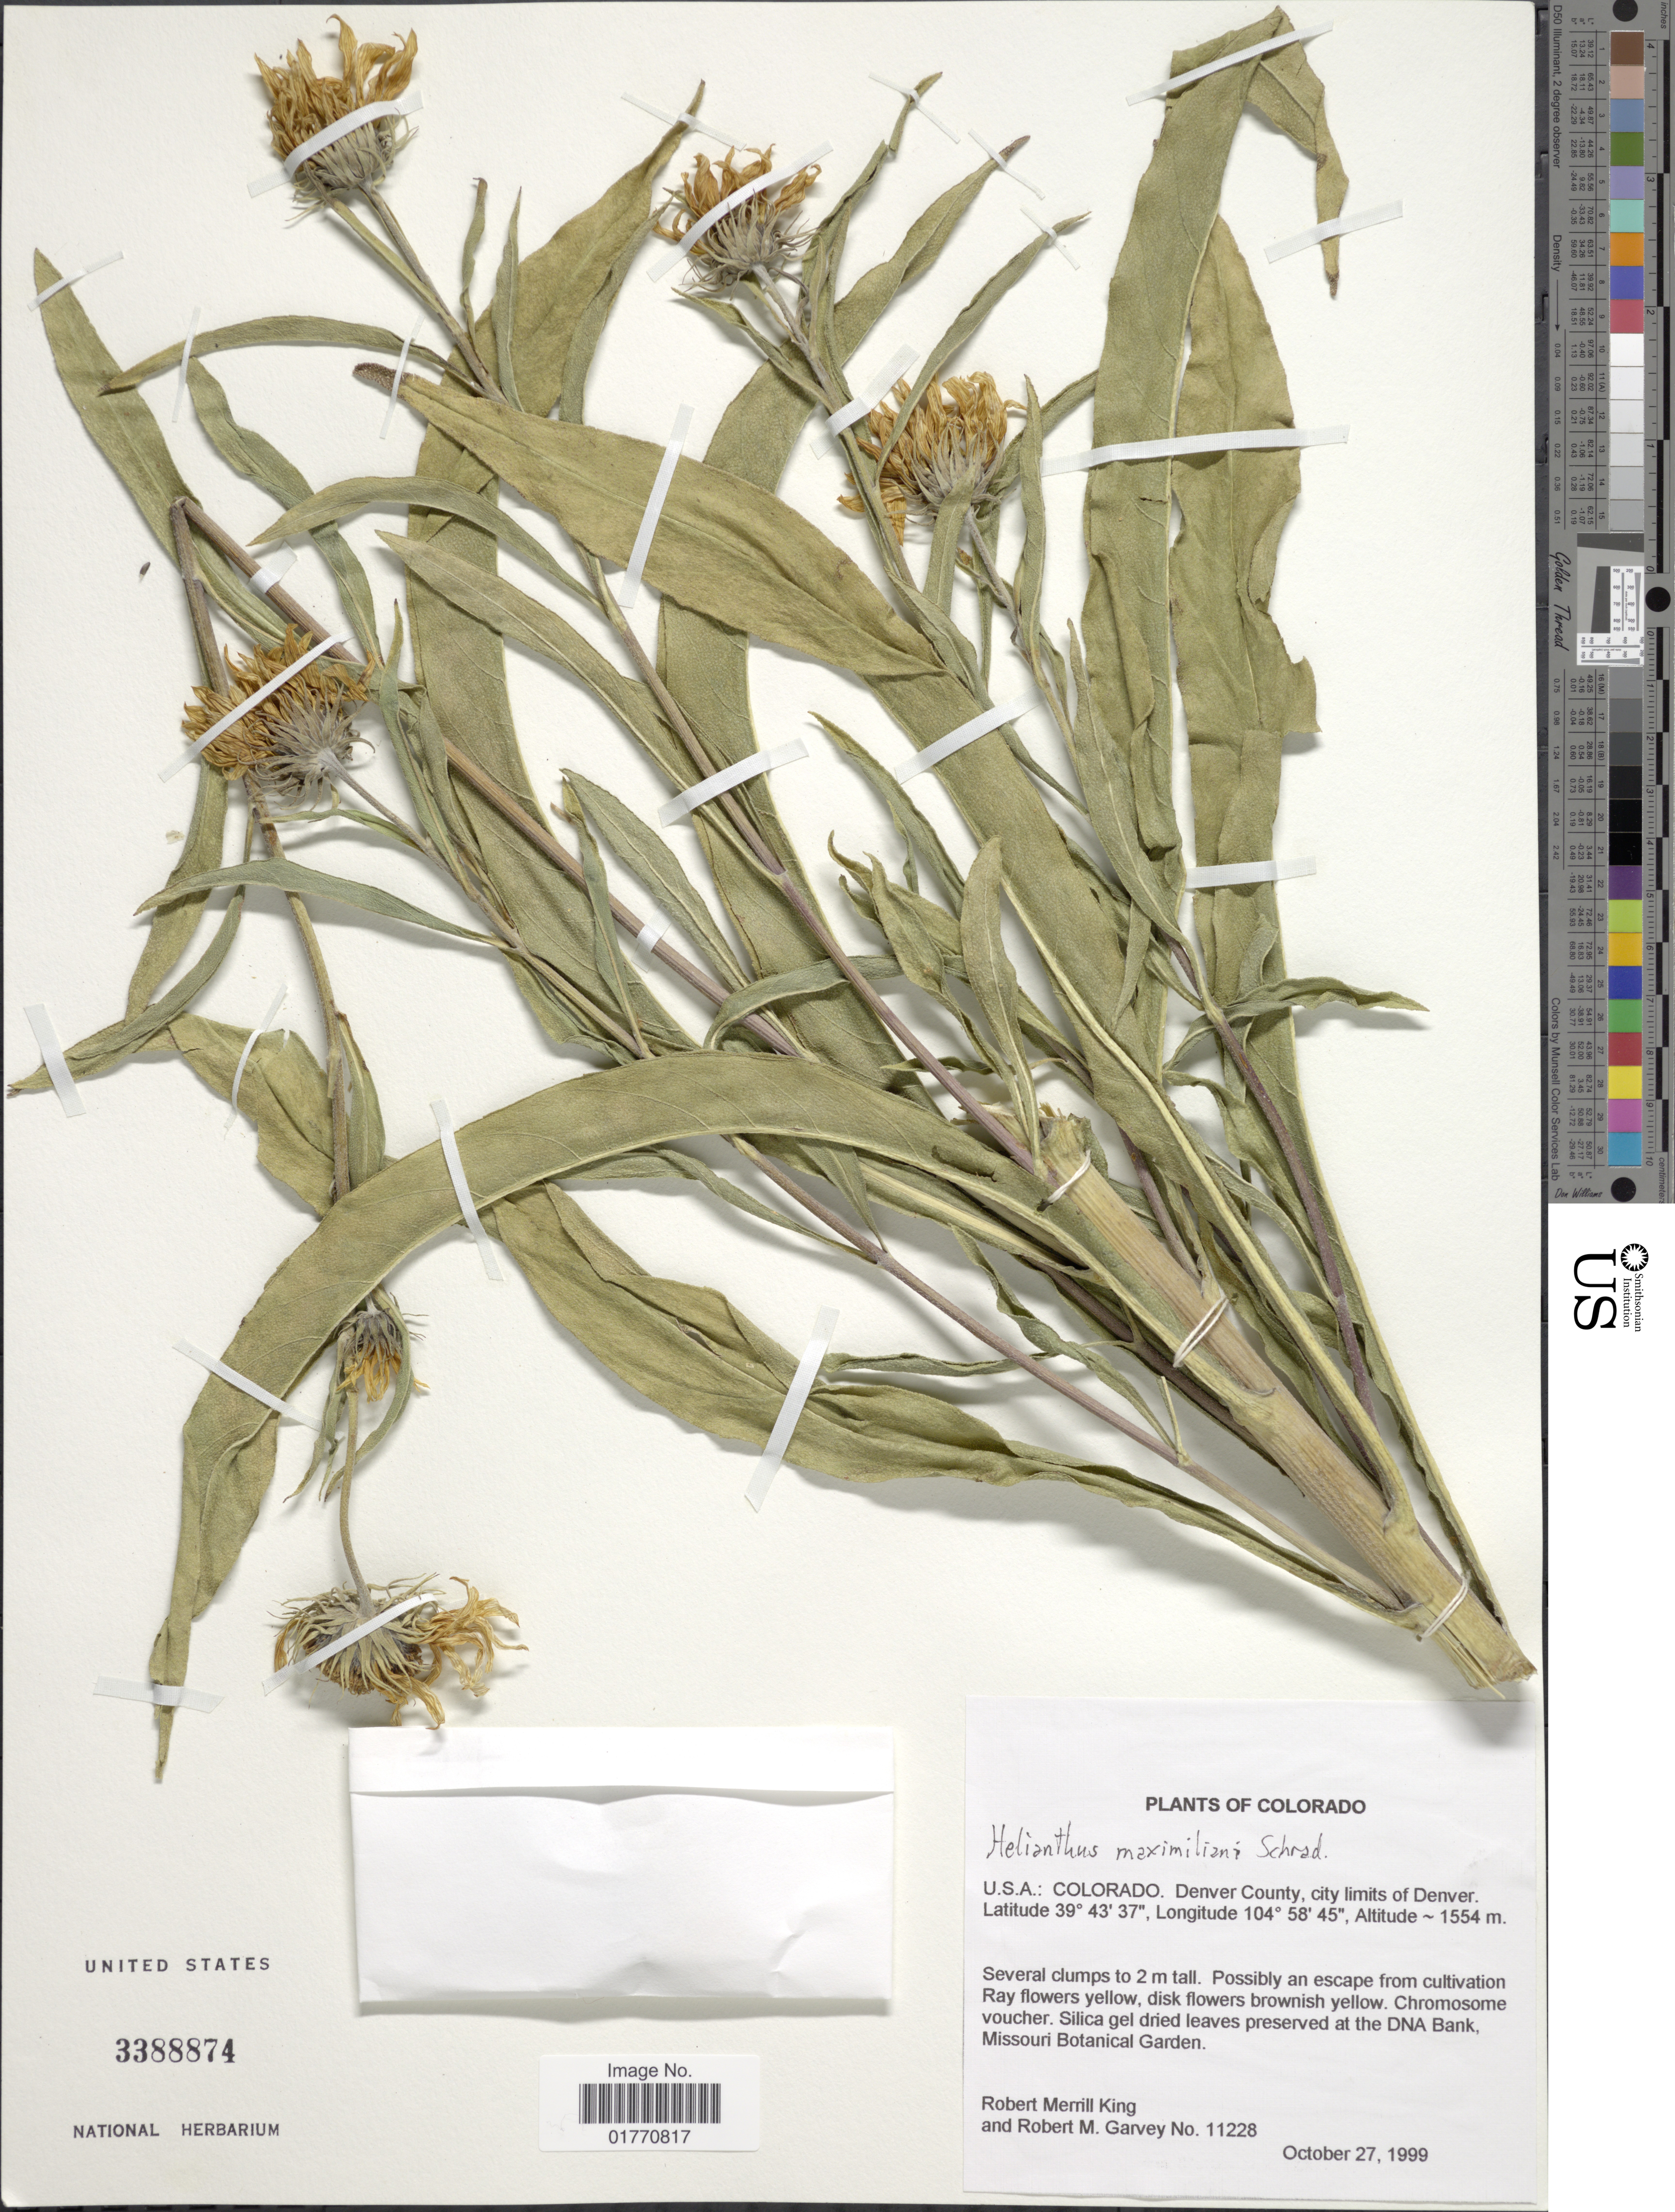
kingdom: Plantae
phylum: Tracheophyta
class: Magnoliopsida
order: Asterales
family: Asteraceae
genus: Helianthus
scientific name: Helianthus maximiliani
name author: Schrad.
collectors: R. M. King & R. Garvey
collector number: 11228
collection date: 1999-10-27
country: United States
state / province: Colorado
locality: Denver County, city limits of Denver.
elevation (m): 1554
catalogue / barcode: US 3388874